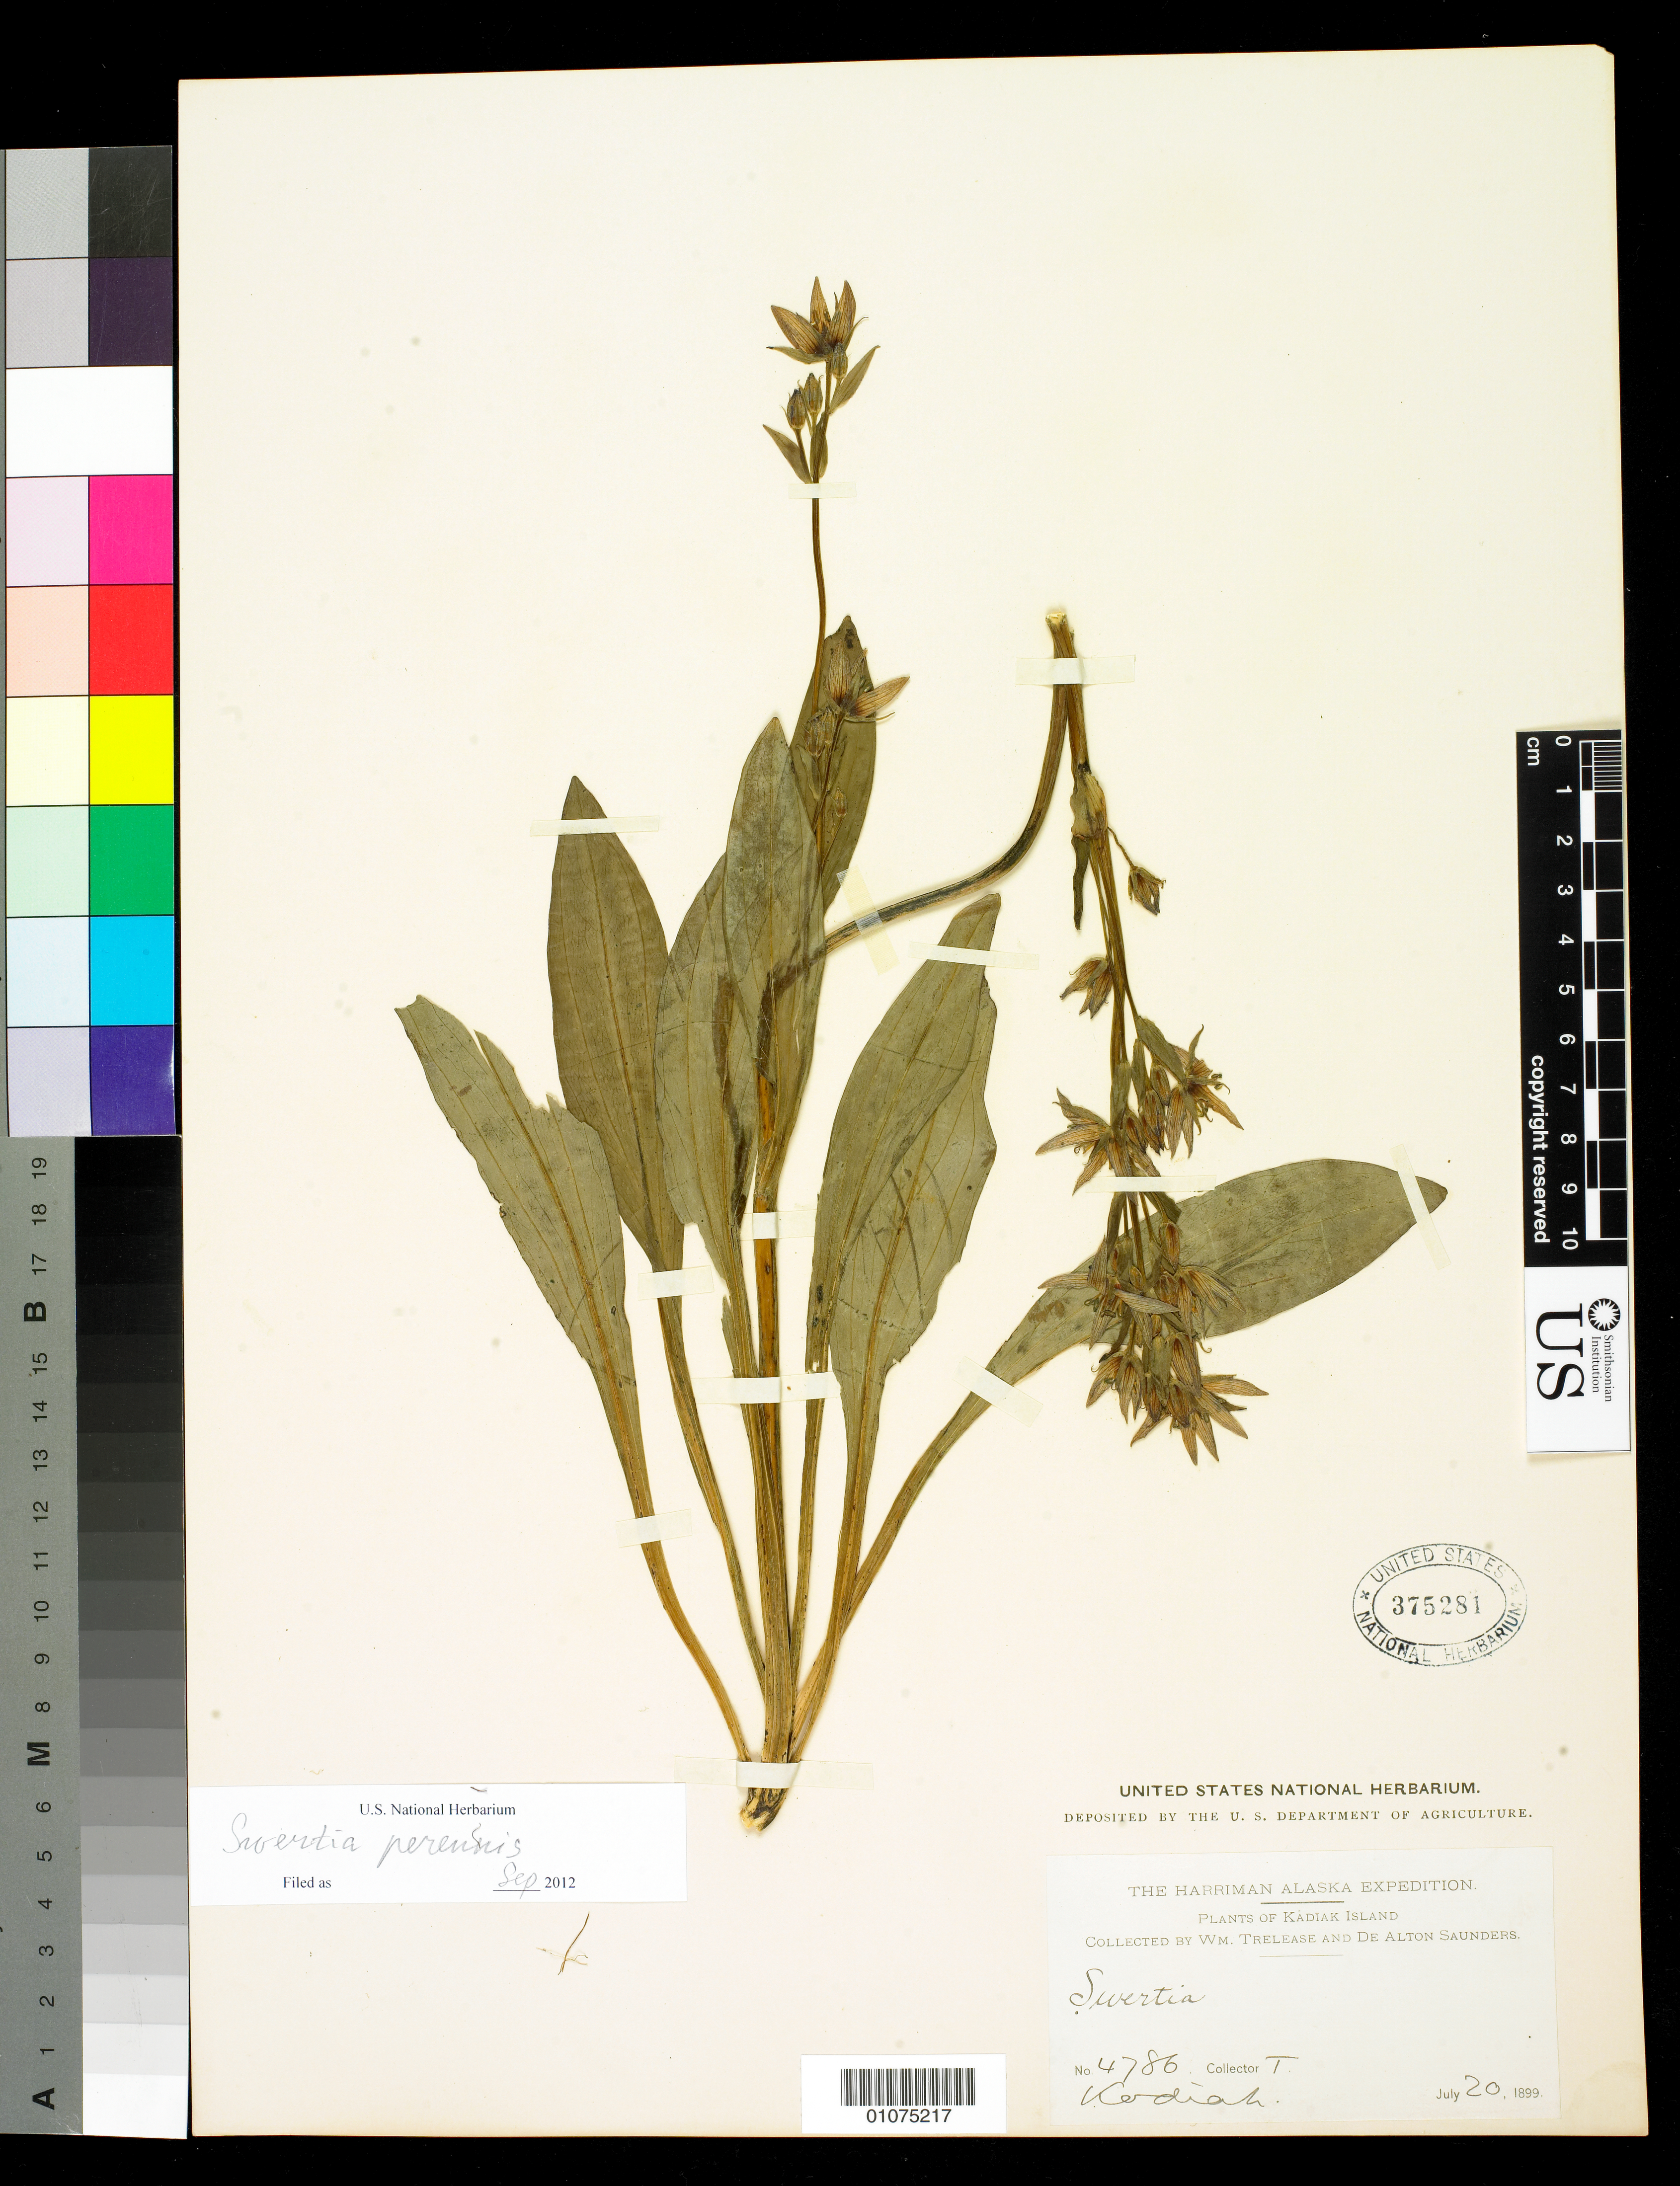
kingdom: Plantae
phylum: Tracheophyta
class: Magnoliopsida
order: Gentianales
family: Gentianaceae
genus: Swertia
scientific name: Swertia perennis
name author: L.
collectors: W. Trelease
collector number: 4786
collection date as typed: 20 Jul 1899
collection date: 1899-07-20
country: United States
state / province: Alaska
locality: Kodiak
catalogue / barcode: US 375281